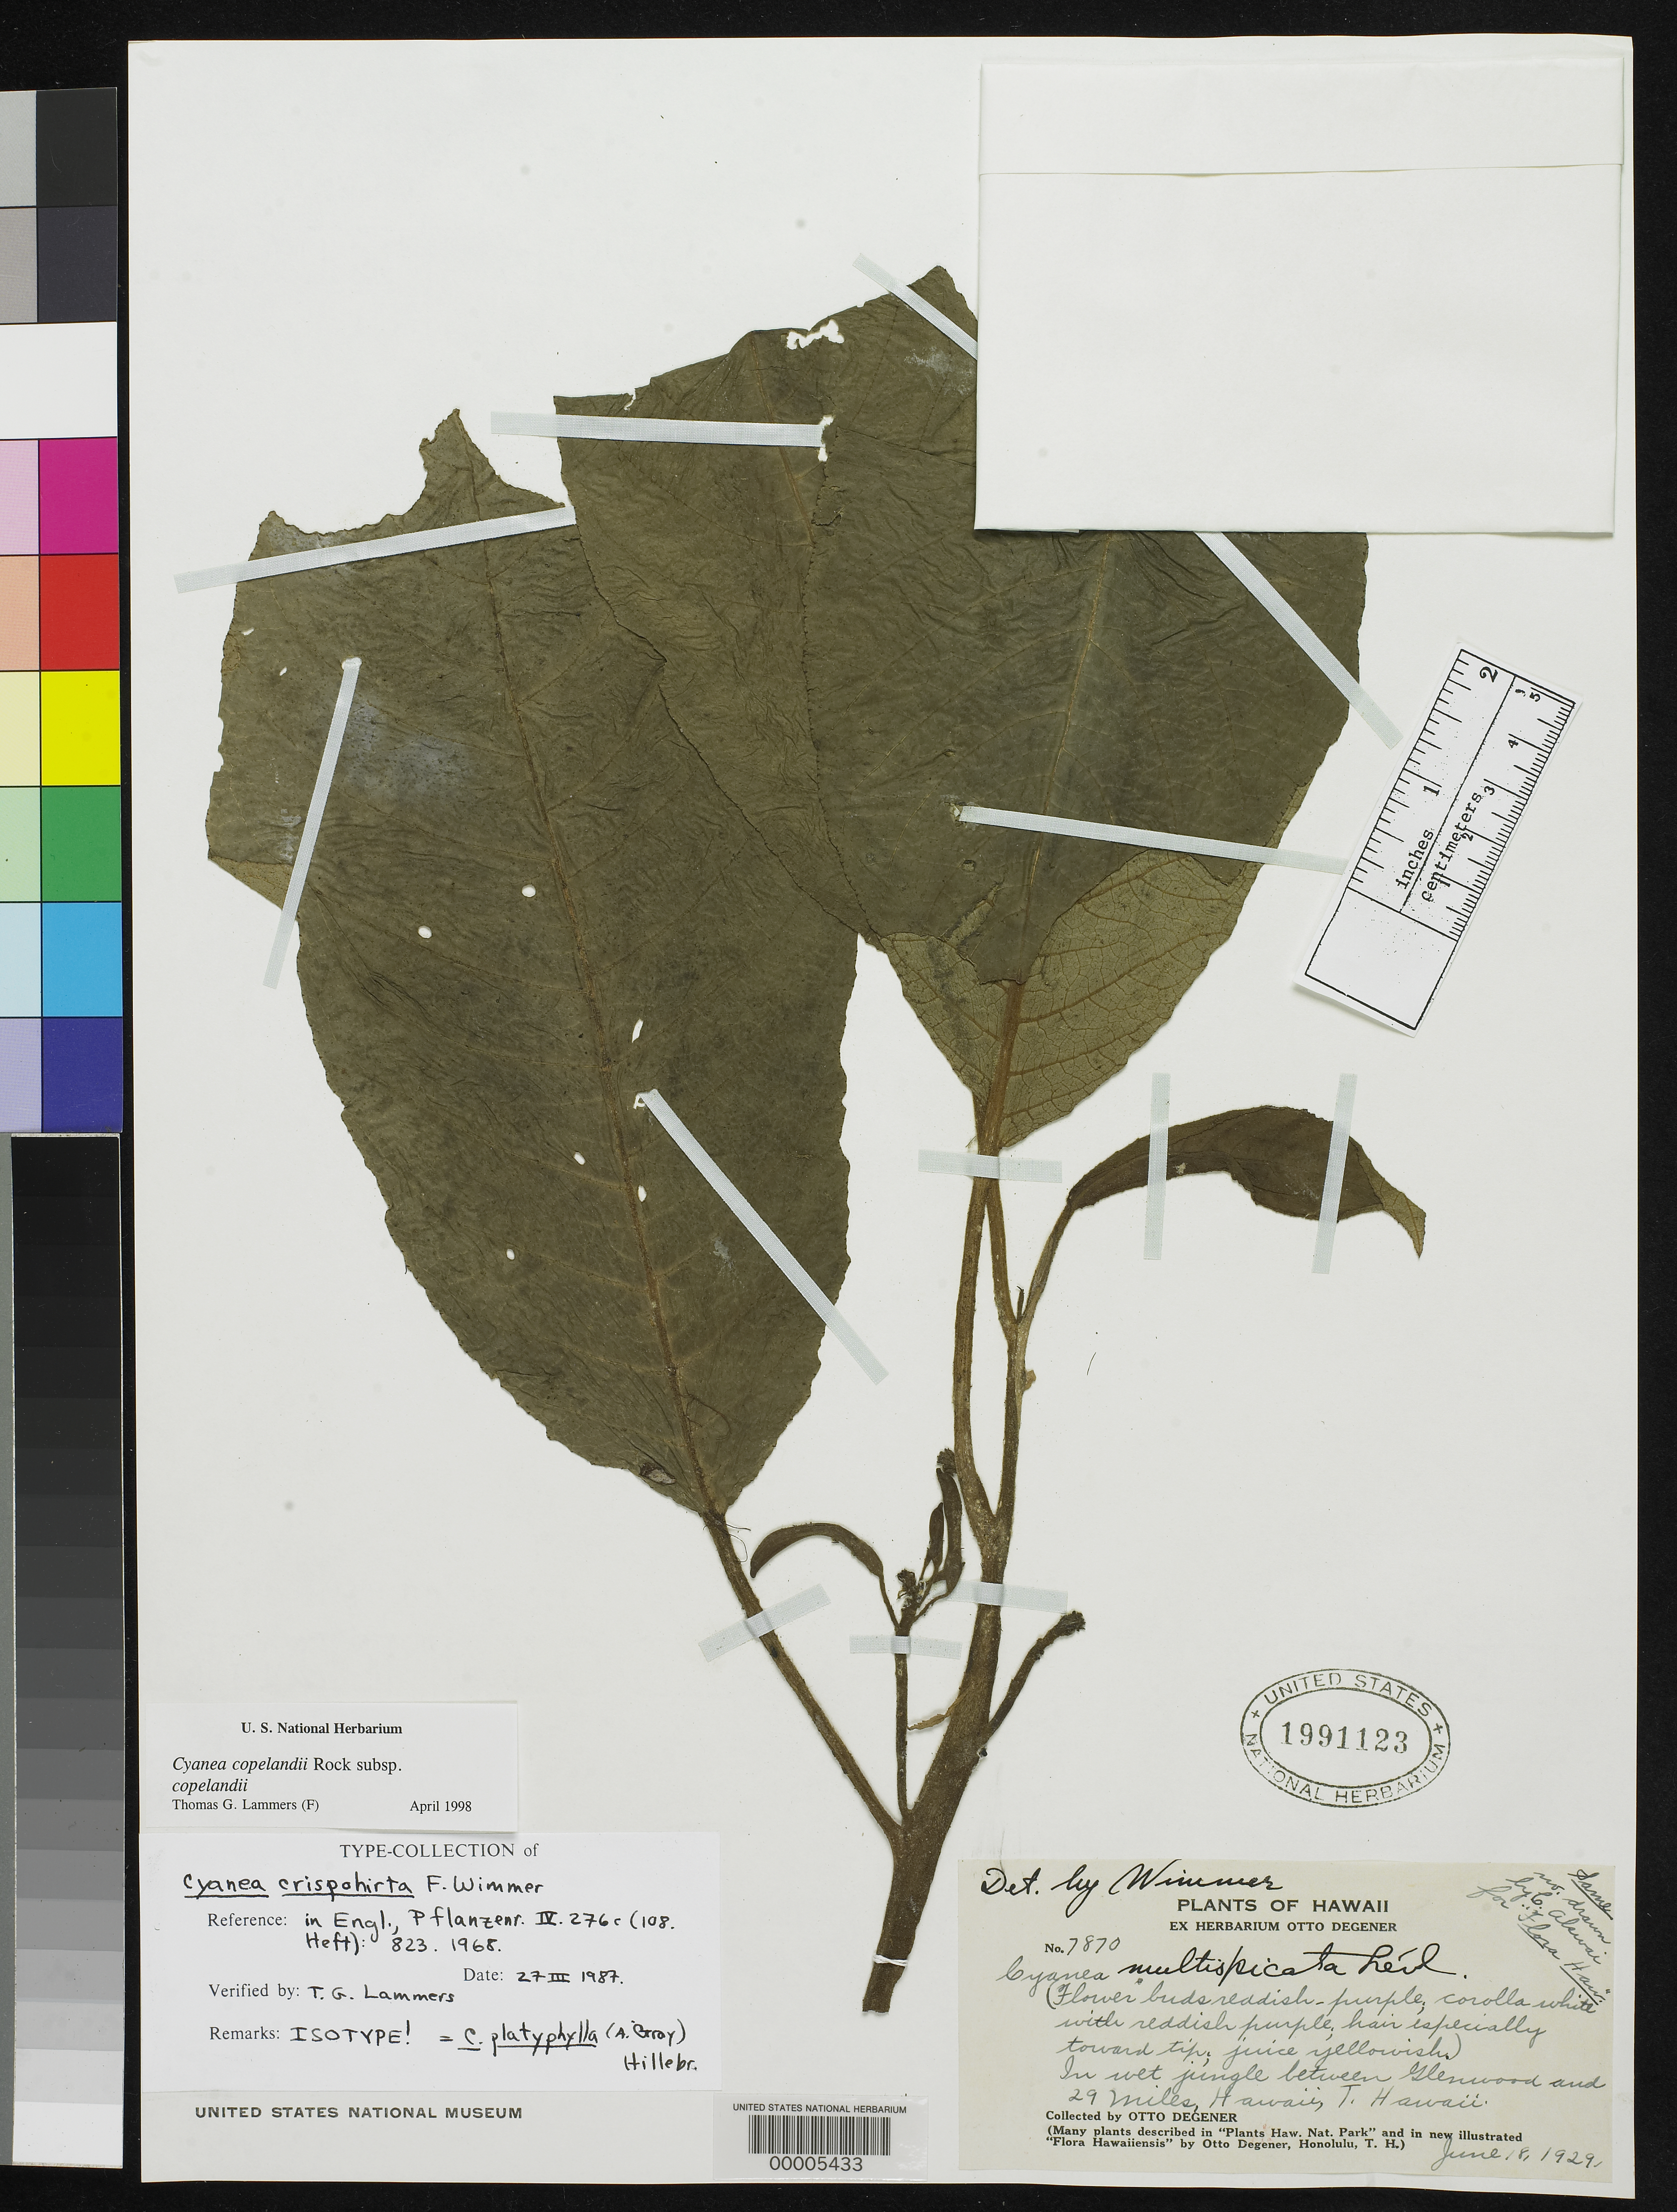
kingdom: Plantae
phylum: Tracheophyta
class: Magnoliopsida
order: Asterales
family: Campanulaceae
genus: Cyanea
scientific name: Cyanea crispohirta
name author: E. Wimm. in Engl.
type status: Isotype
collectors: O. Degener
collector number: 7870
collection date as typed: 18 Jun 1929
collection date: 1929-06-18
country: United States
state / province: Hawaii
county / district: Hawaii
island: Hawaii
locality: Between Glenwood and 29 miles.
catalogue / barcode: US 1991123